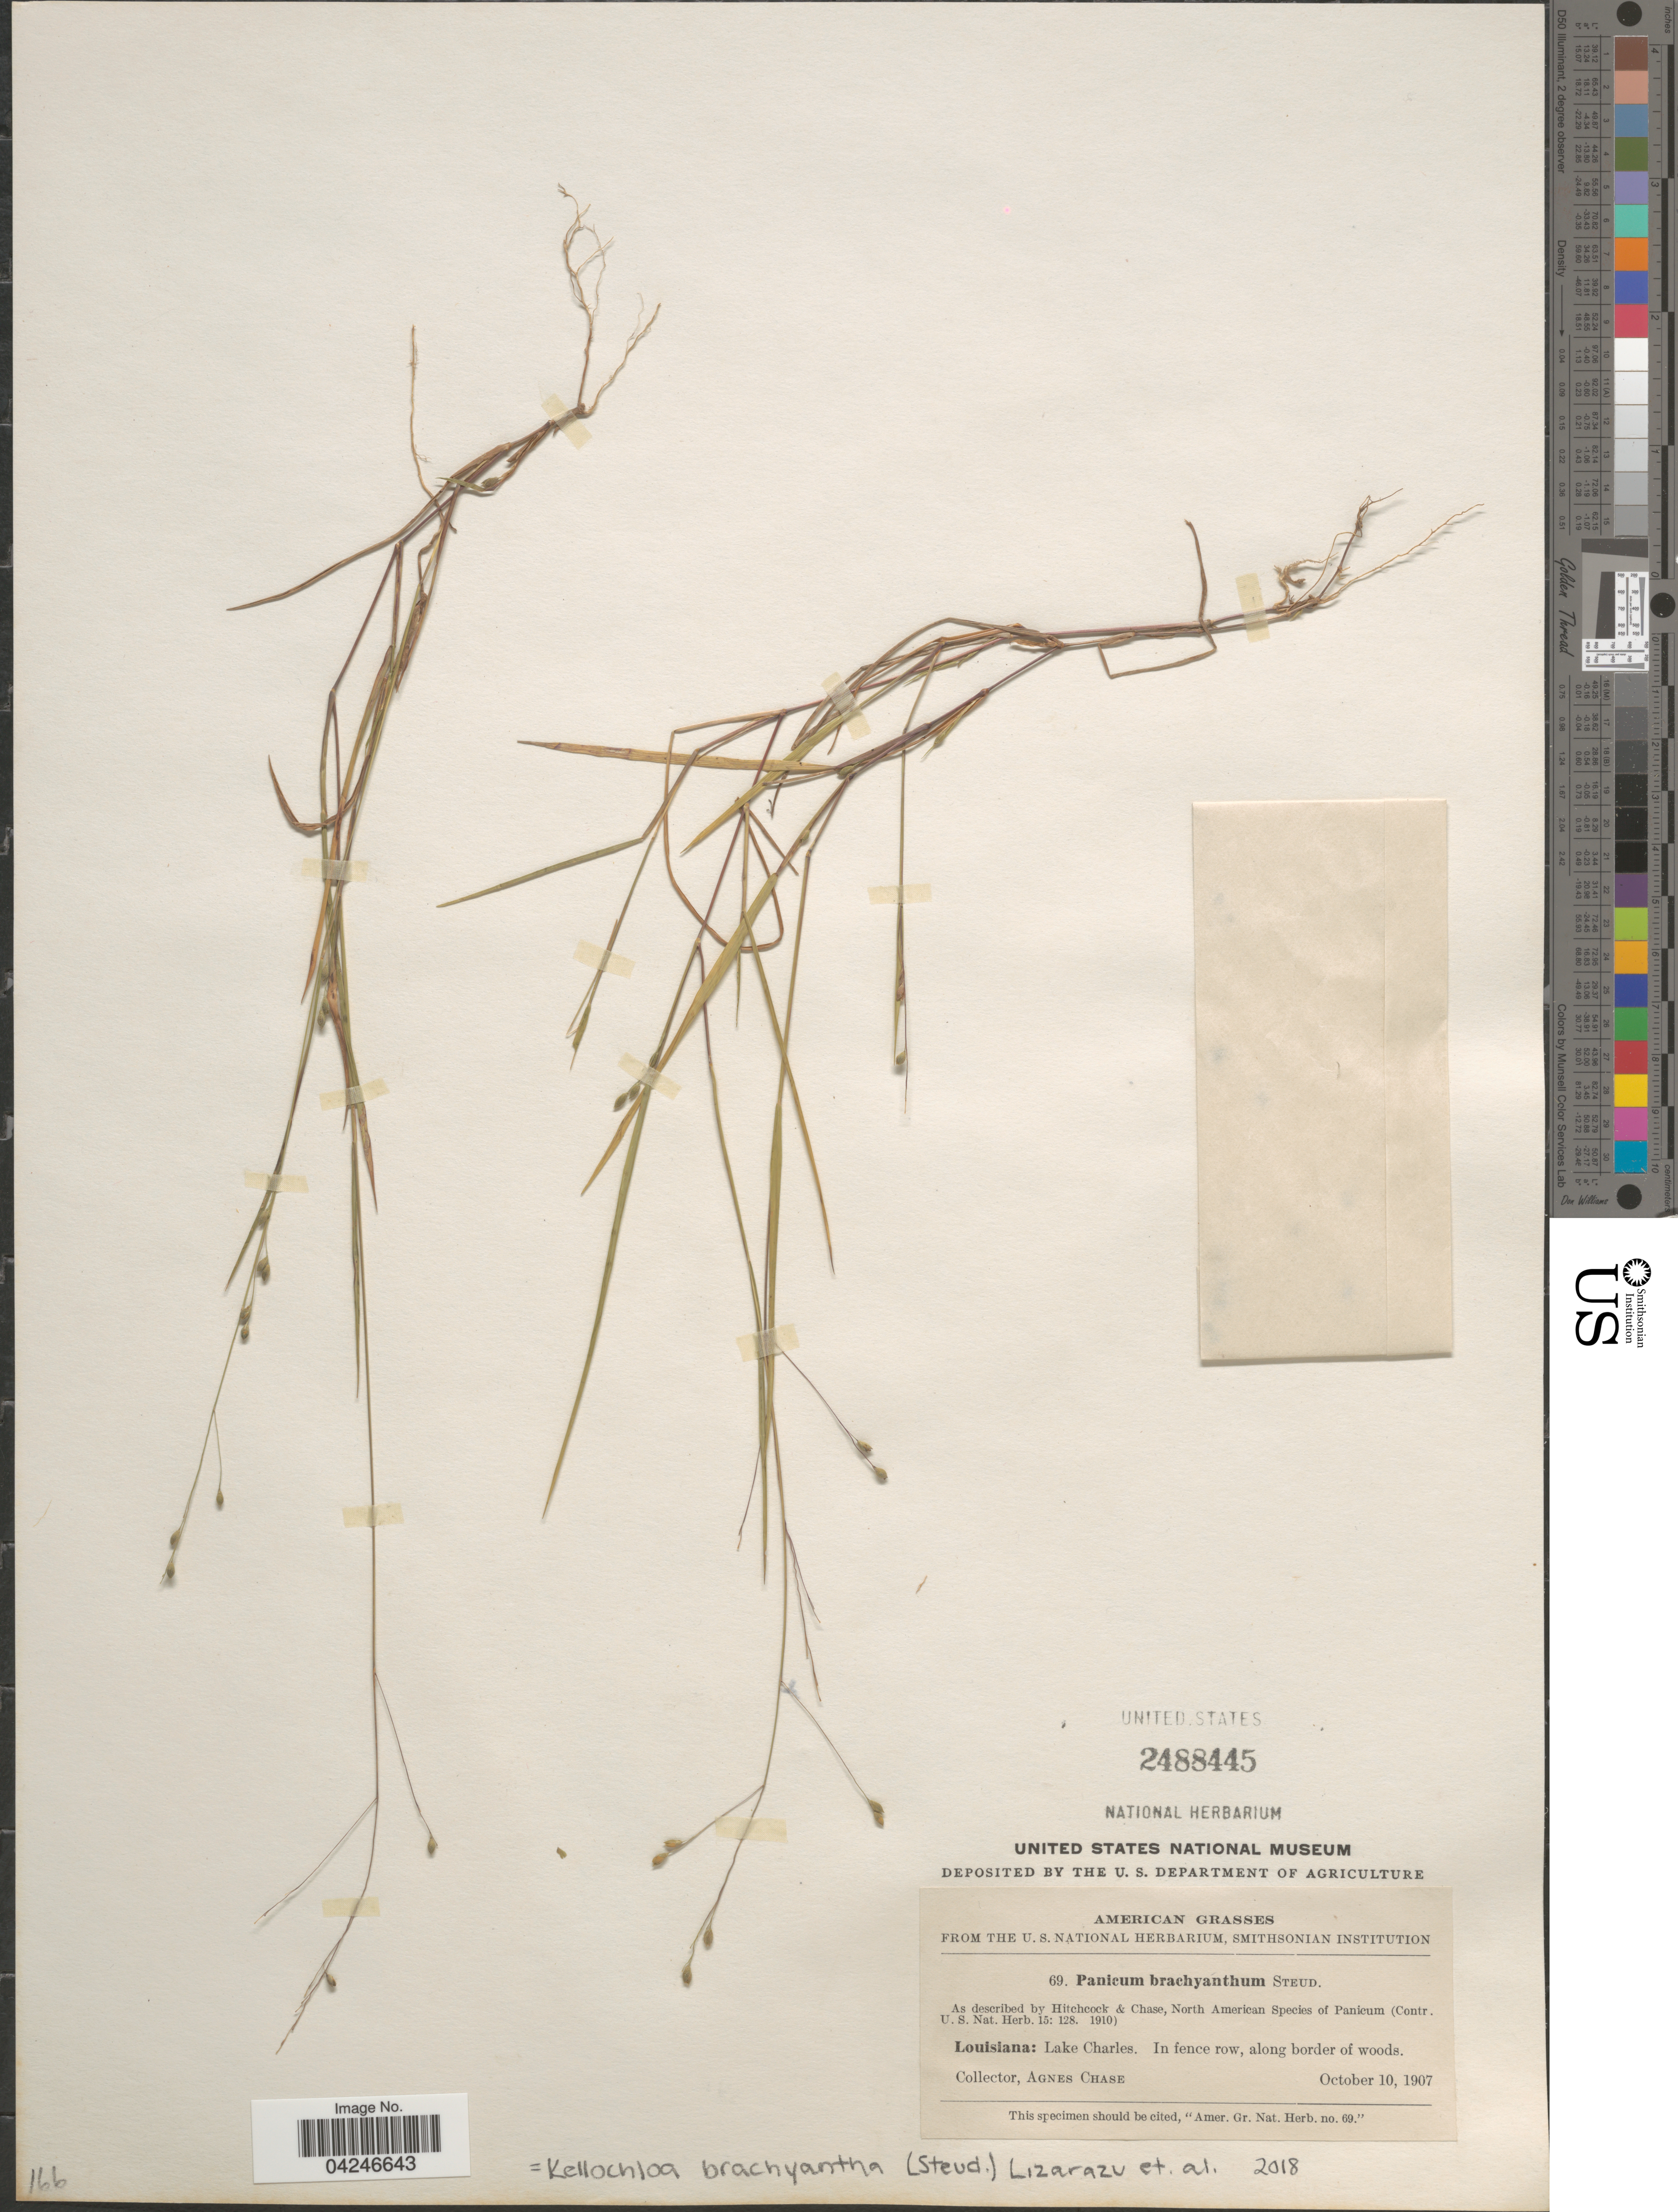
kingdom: Plantae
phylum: Tracheophyta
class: Liliopsida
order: Poales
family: Poaceae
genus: Kellochloa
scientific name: Kellochloa brachyantha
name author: (Steud.) Lizarazu et al.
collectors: A. Chase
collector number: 69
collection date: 1907-10-10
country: United States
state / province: Louisiana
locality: Lake Charles.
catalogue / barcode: US 2488445